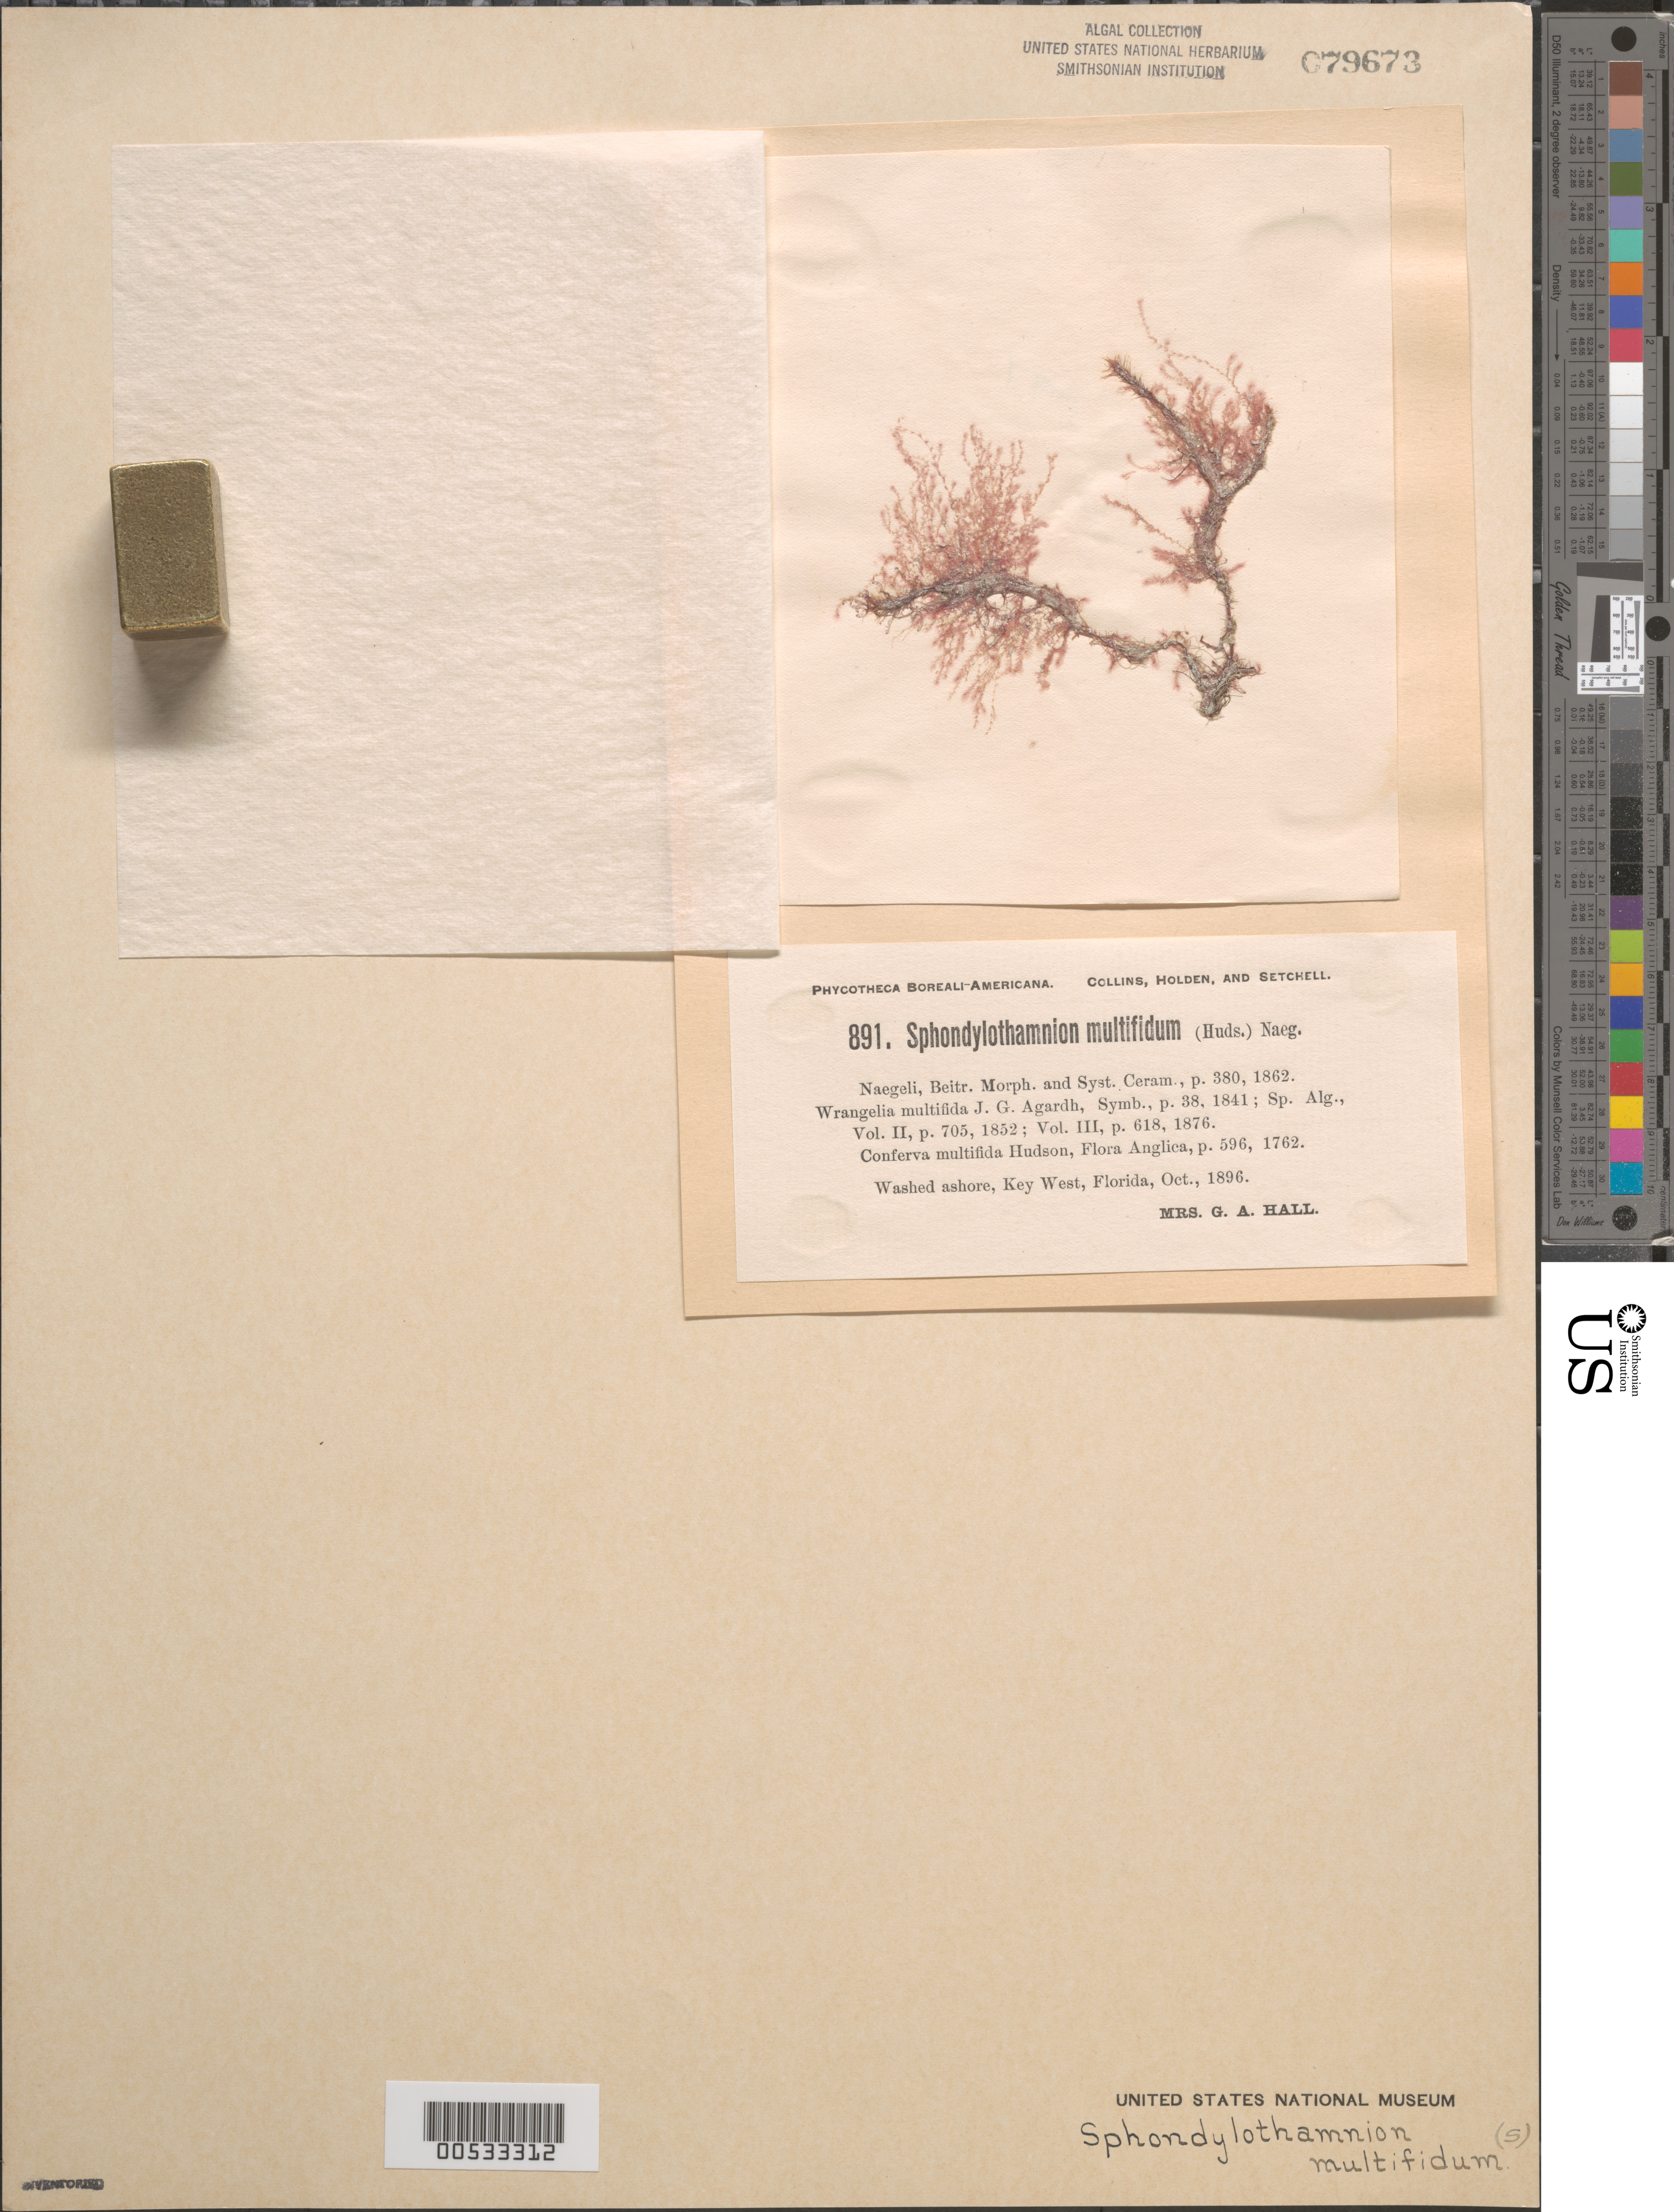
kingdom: Plantae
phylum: Rhodophyta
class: Florideophyceae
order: Ceramiales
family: Wrangeliaceae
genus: Sphondylothamnion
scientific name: Sphondylothamnion multifidum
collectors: Mrs. Hall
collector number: PB-A 891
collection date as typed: Oct 1896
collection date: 1896-10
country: United States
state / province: Florida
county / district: Monroe County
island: Key West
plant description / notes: Collins, Holden & Setchell, Phycotheca Boreali-Americana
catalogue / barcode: US 79673